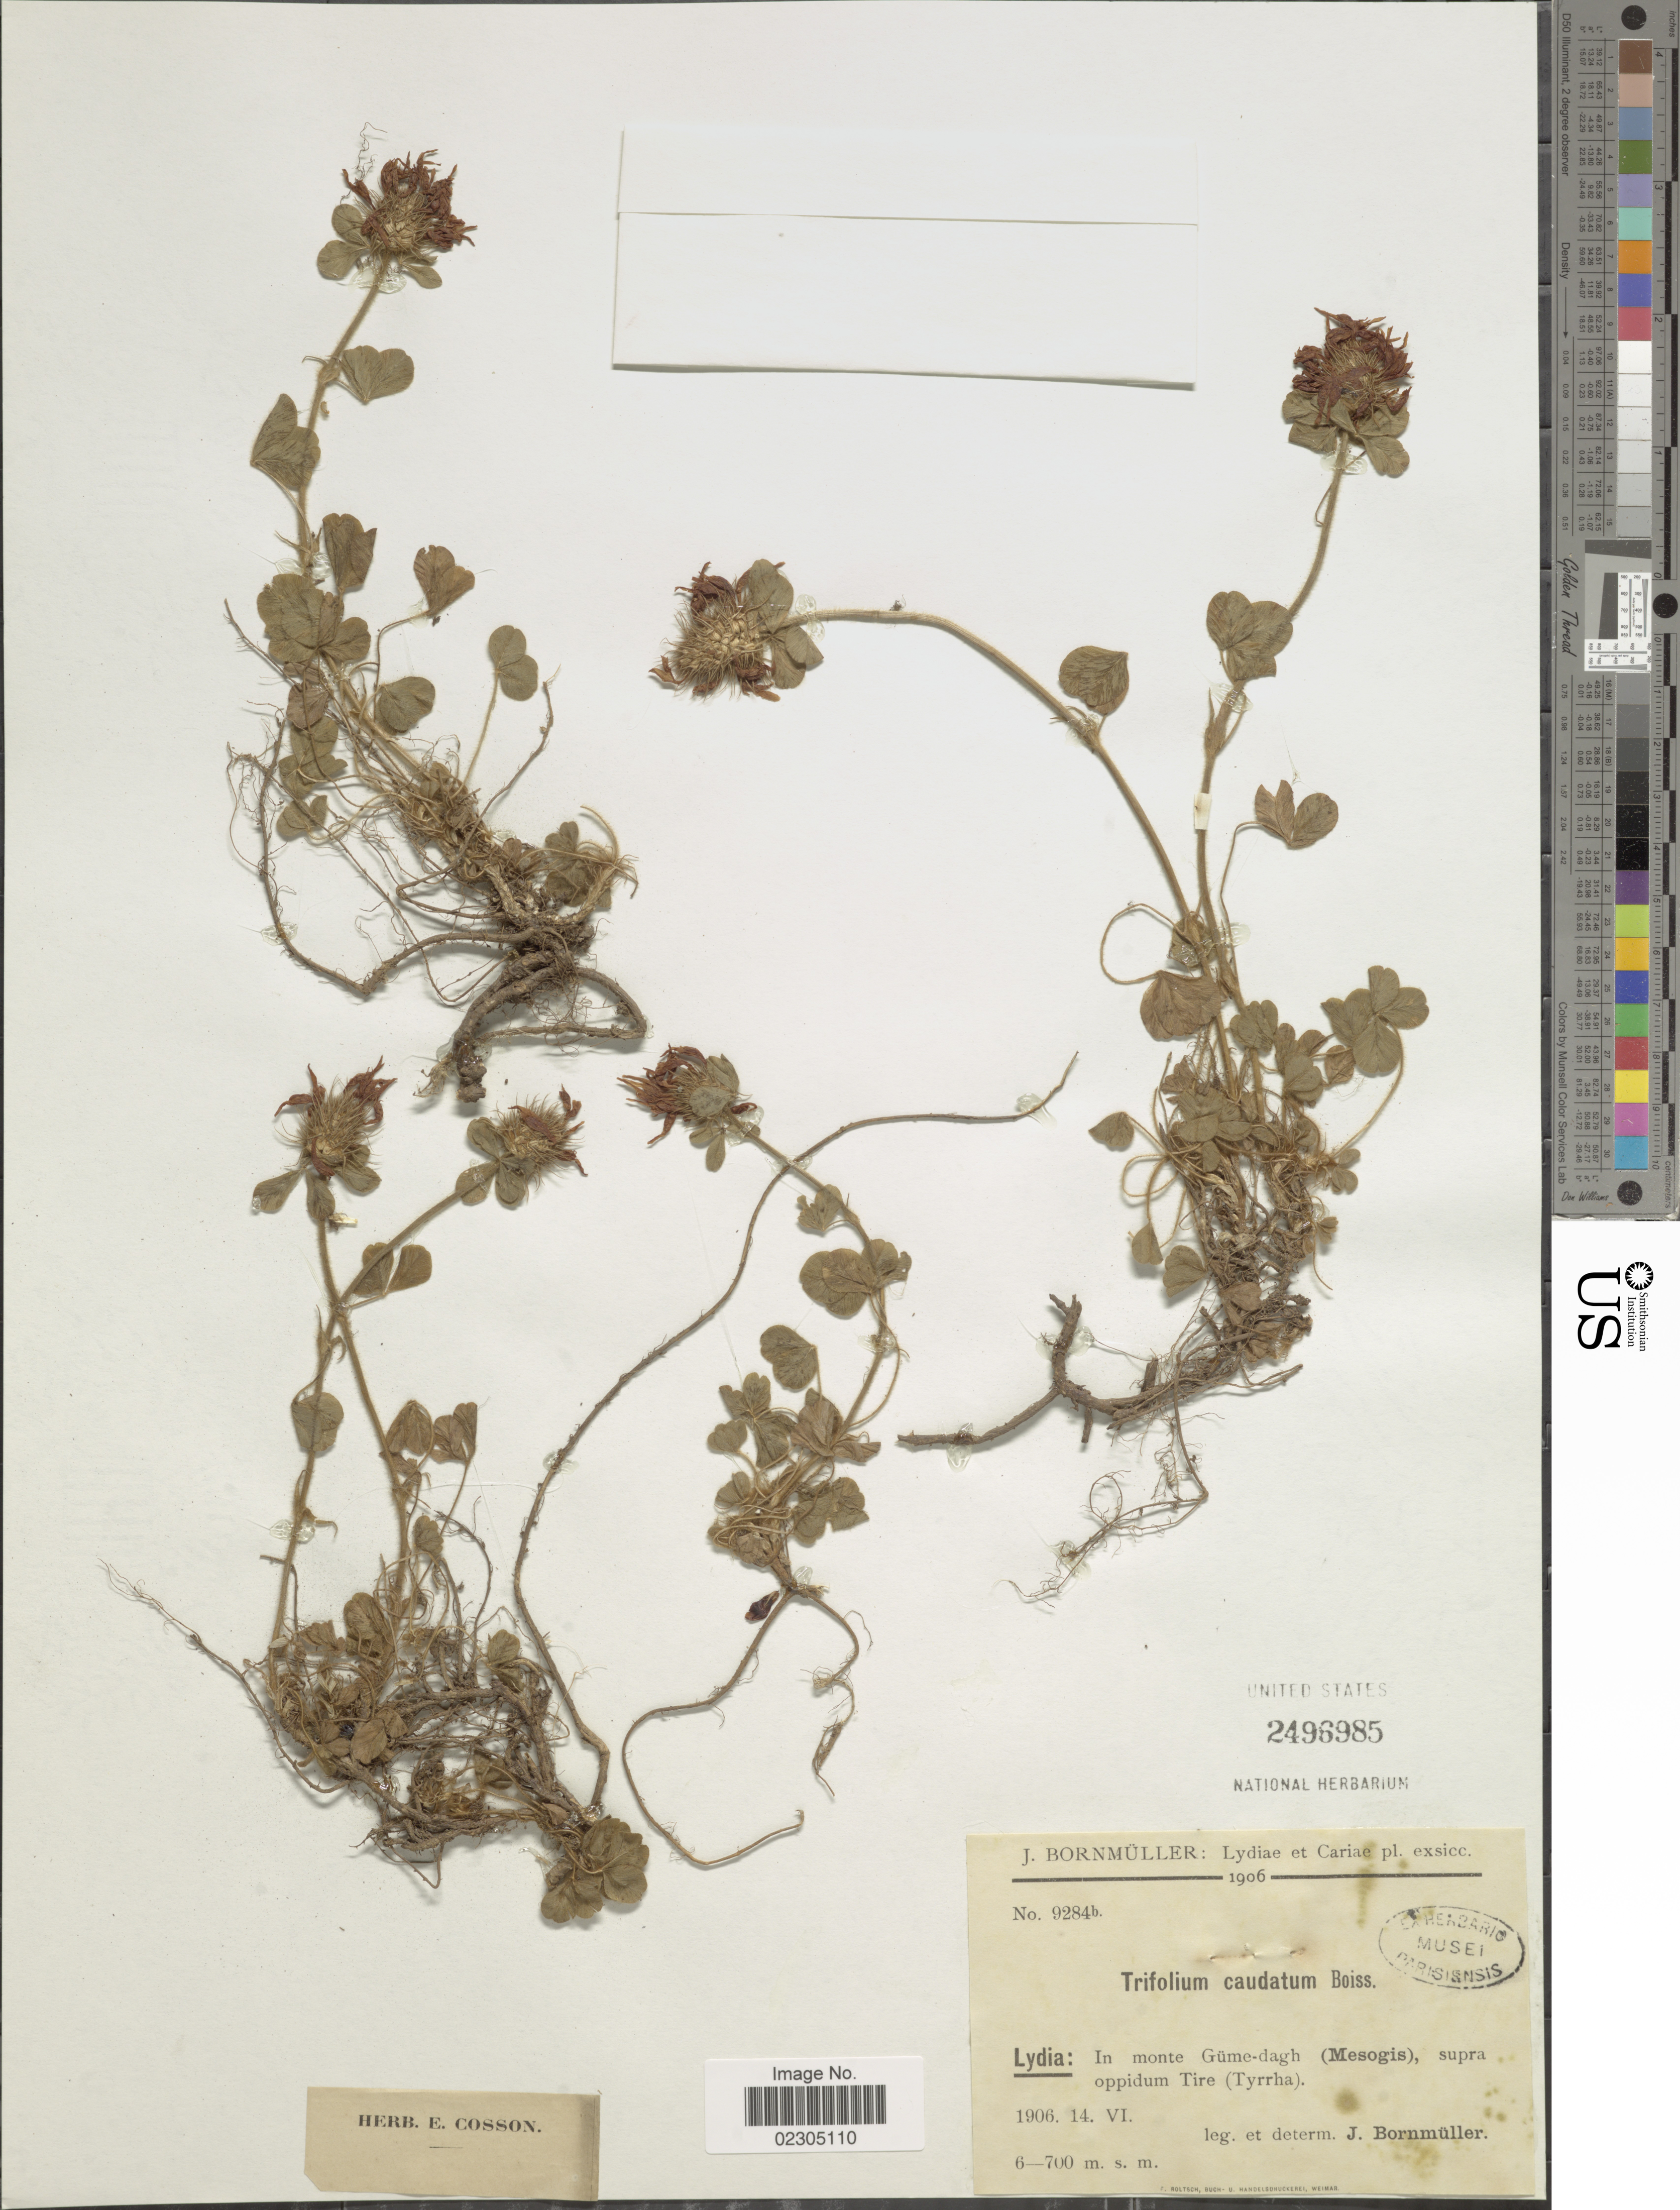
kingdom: Plantae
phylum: Tracheophyta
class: Magnoliopsida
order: Fabales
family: Fabaceae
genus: Trifolium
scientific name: Trifolium caudatum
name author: Boiss.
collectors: J. Bornmüller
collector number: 9284b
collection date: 1906-06-14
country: Turkey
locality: Lydia: In monte Gume-dagh (Mesogris), supra oppidum Tire (Tyrrha).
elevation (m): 600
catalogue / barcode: US 2496985